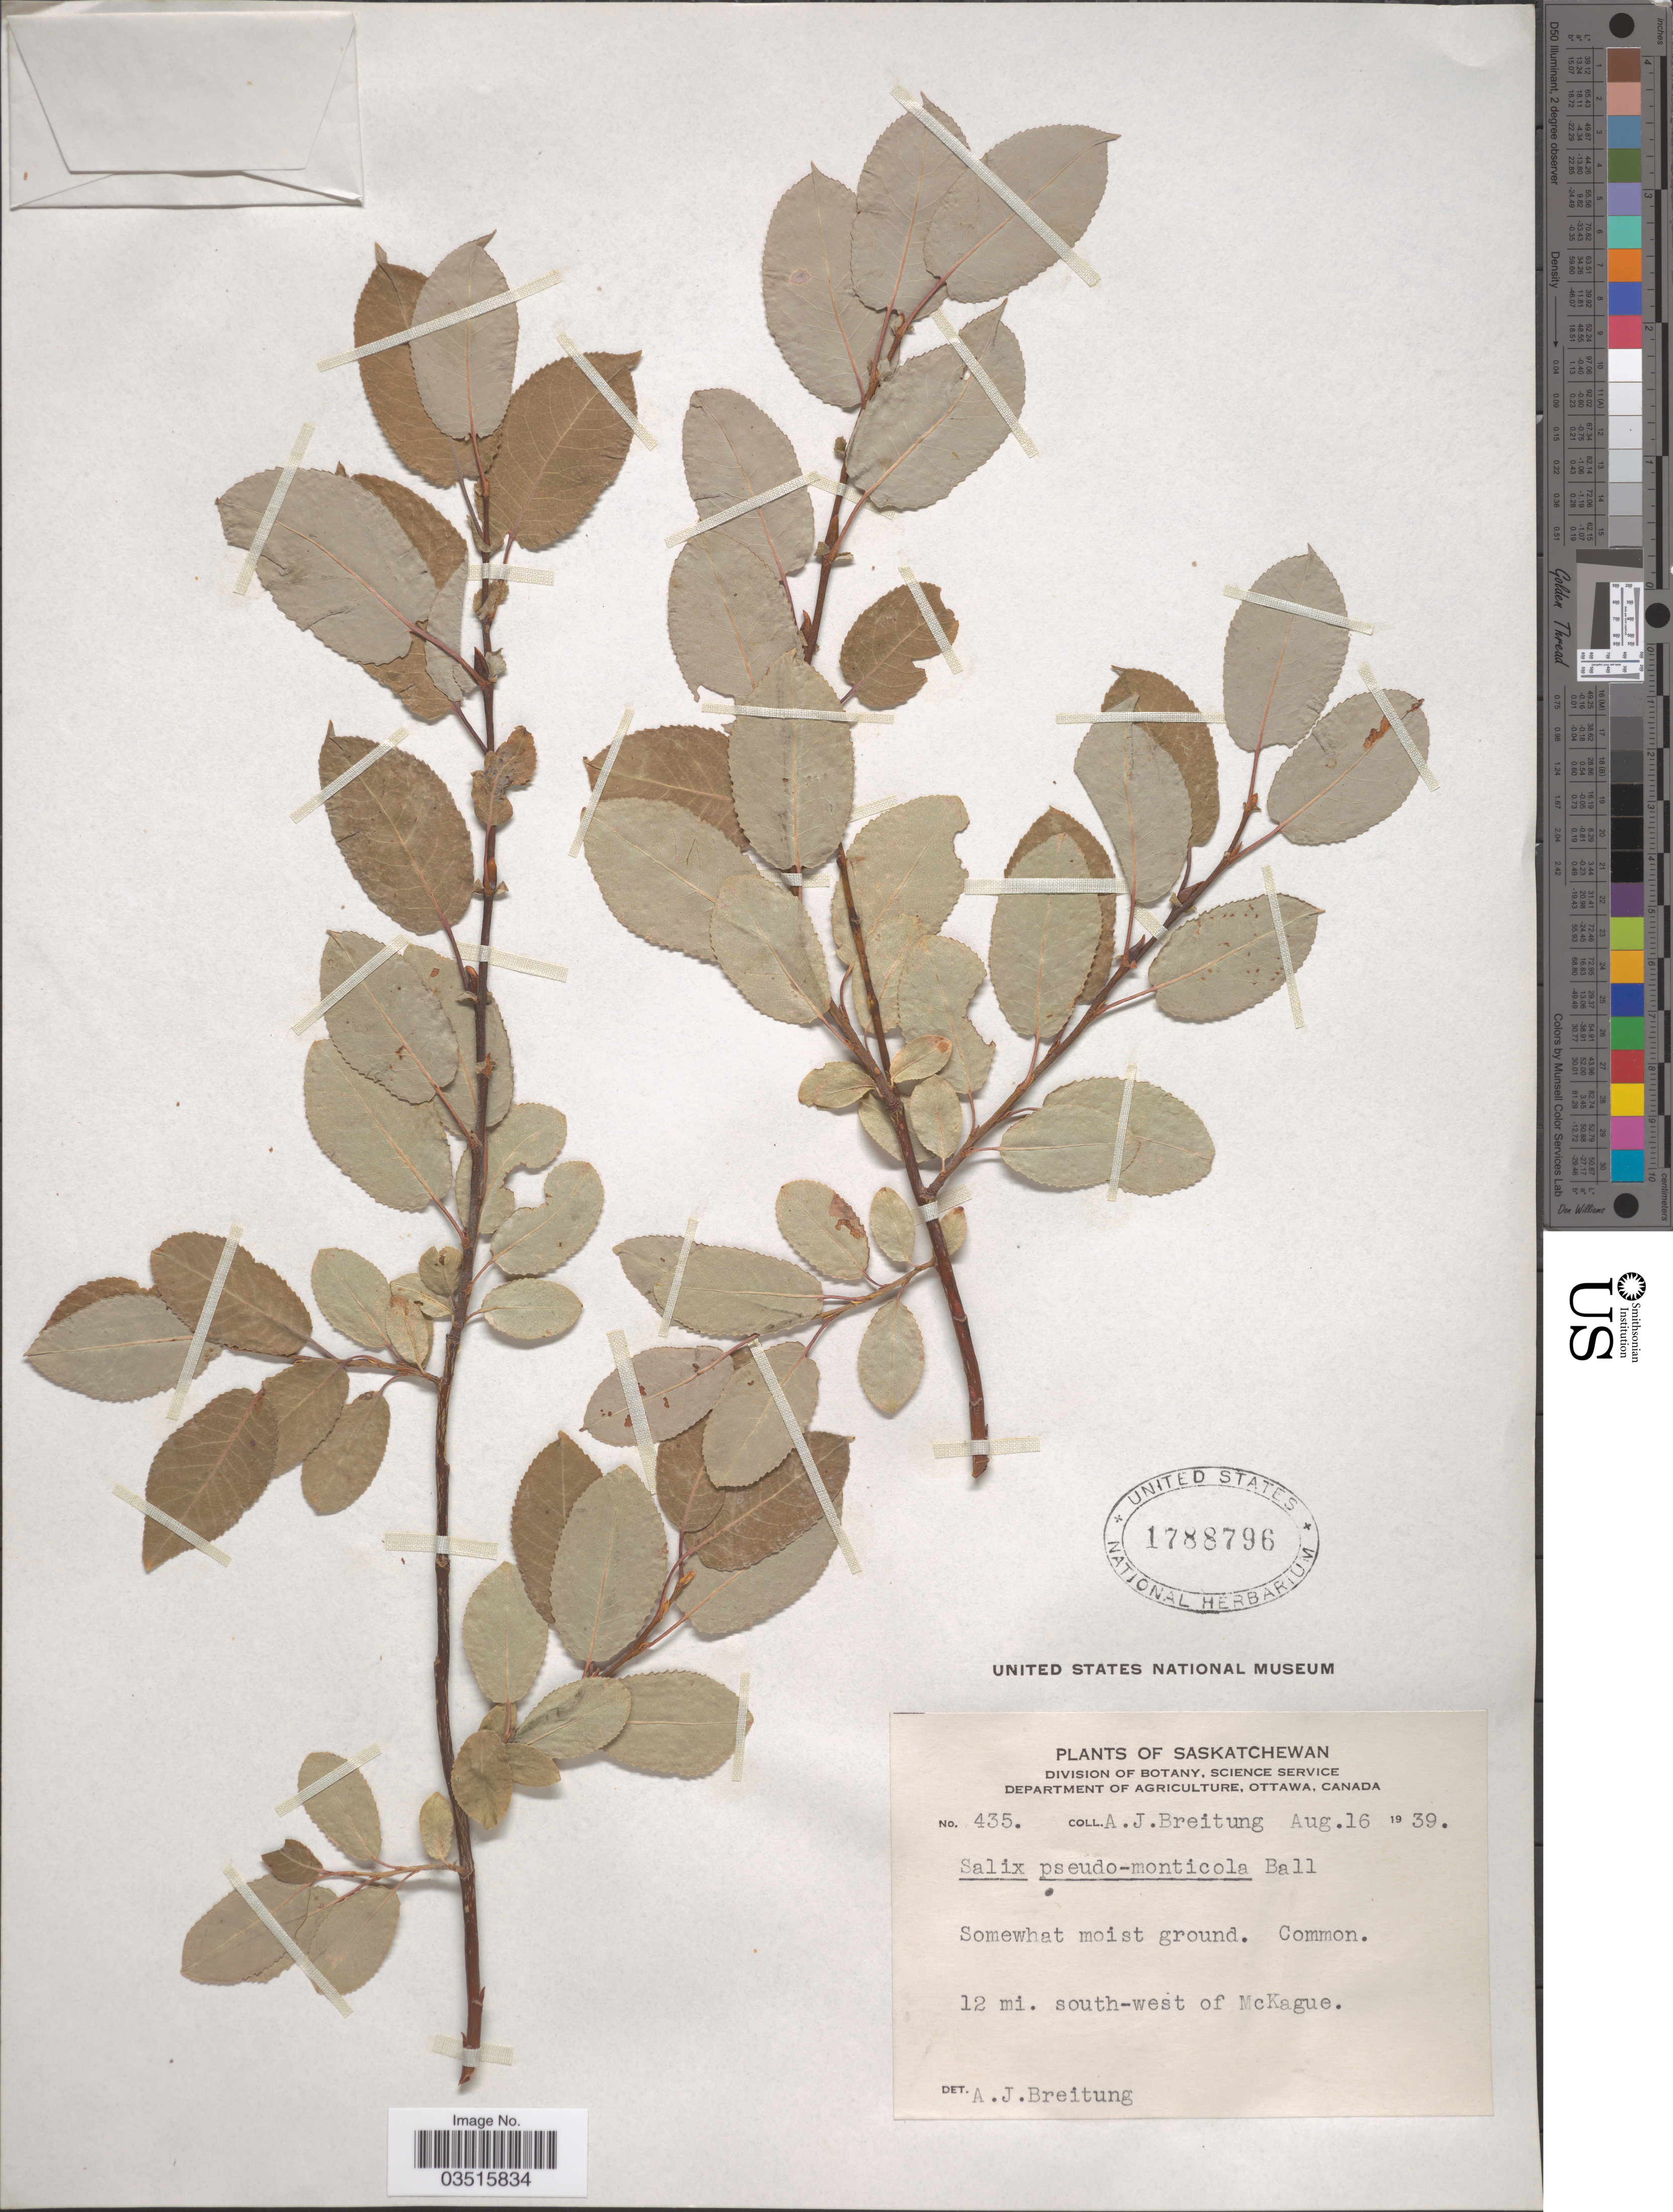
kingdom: Plantae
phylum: Tracheophyta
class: Magnoliopsida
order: Malpighiales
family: Salicaceae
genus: Salix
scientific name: Salix monticola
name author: Bebb.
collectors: A. Breitung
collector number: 435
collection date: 1939-08-16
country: Canada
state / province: Saskatchewan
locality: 12 mi. south-west of McKague.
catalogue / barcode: US 1788796